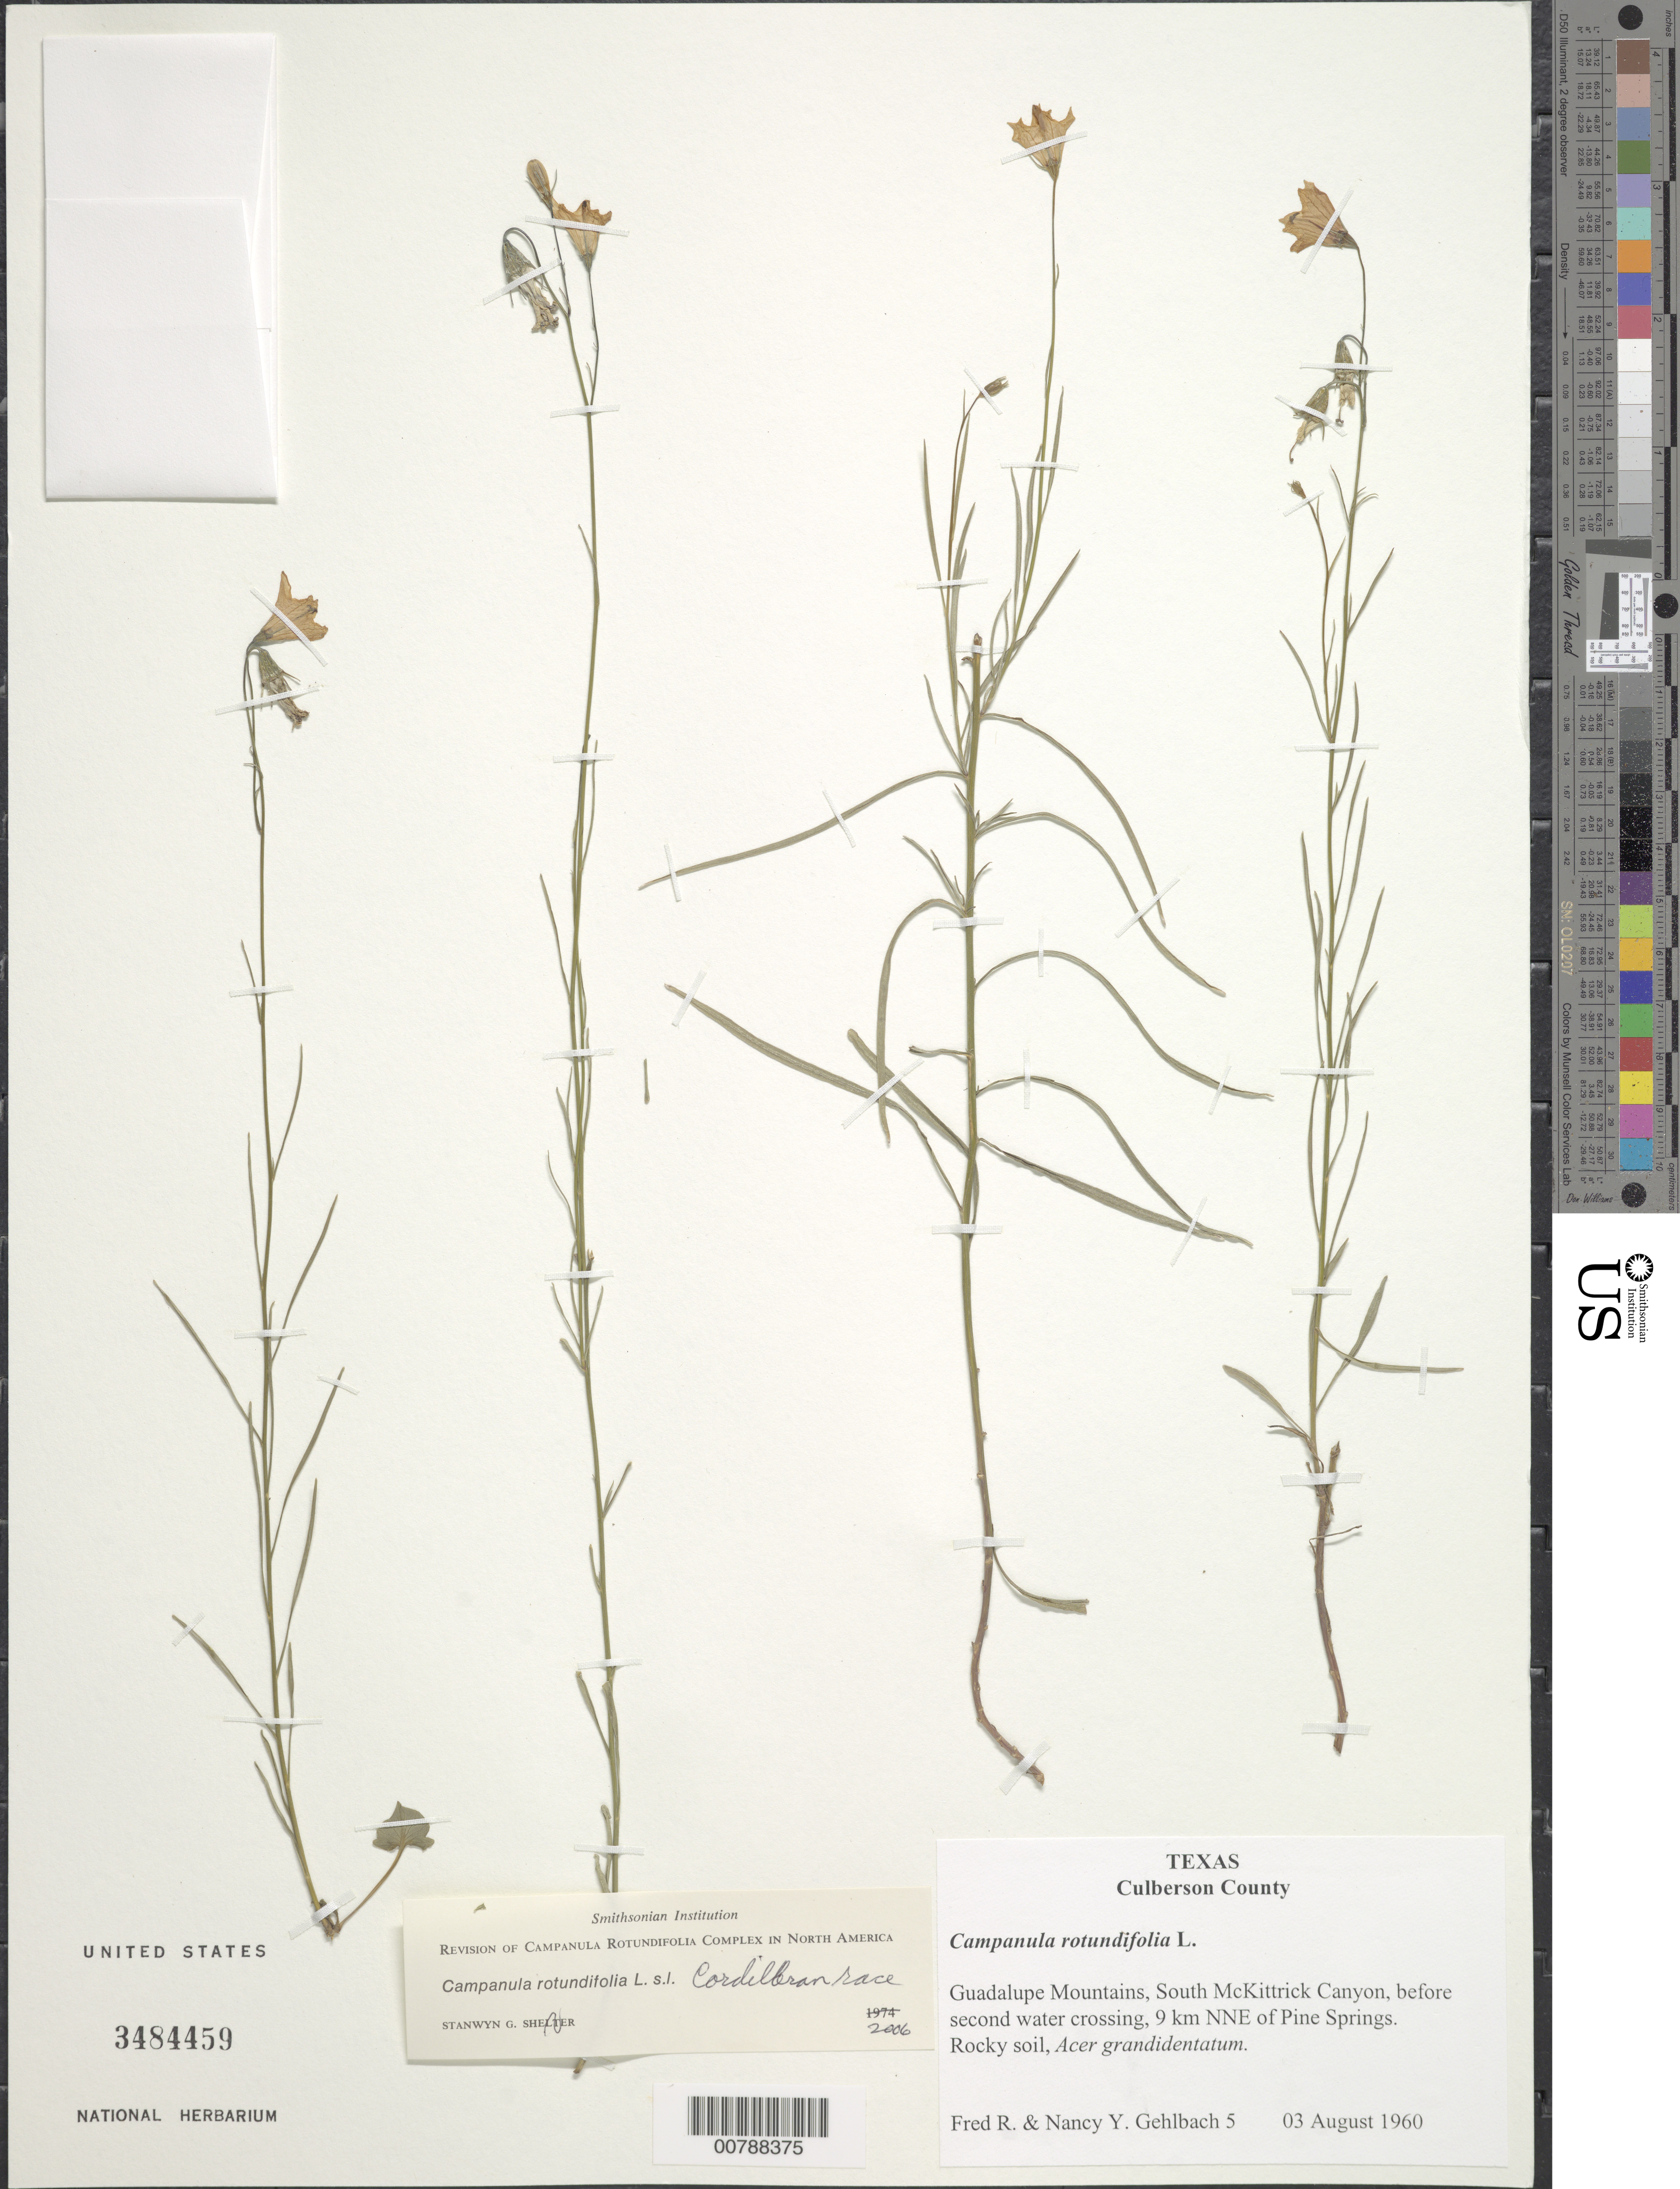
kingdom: Plantae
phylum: Tracheophyta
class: Magnoliopsida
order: Asterales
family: Campanulaceae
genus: Campanula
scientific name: Campanula rotundifolia L. Cordilleran race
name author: L.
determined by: Shetler, Stanwyn G., (US), NMNH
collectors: F. R. Gehlbach & N. Y. Gehlbach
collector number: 5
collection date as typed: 03 August 1960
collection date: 1960-08-03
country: United States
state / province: Texas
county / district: Culberson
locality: Guadalupe Mountains, South McKittrick Canyon, before second water crossing, 9 km NNE of Pine Springs.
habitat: Rocky soil, Acer grandidentatum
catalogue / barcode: US 3484459